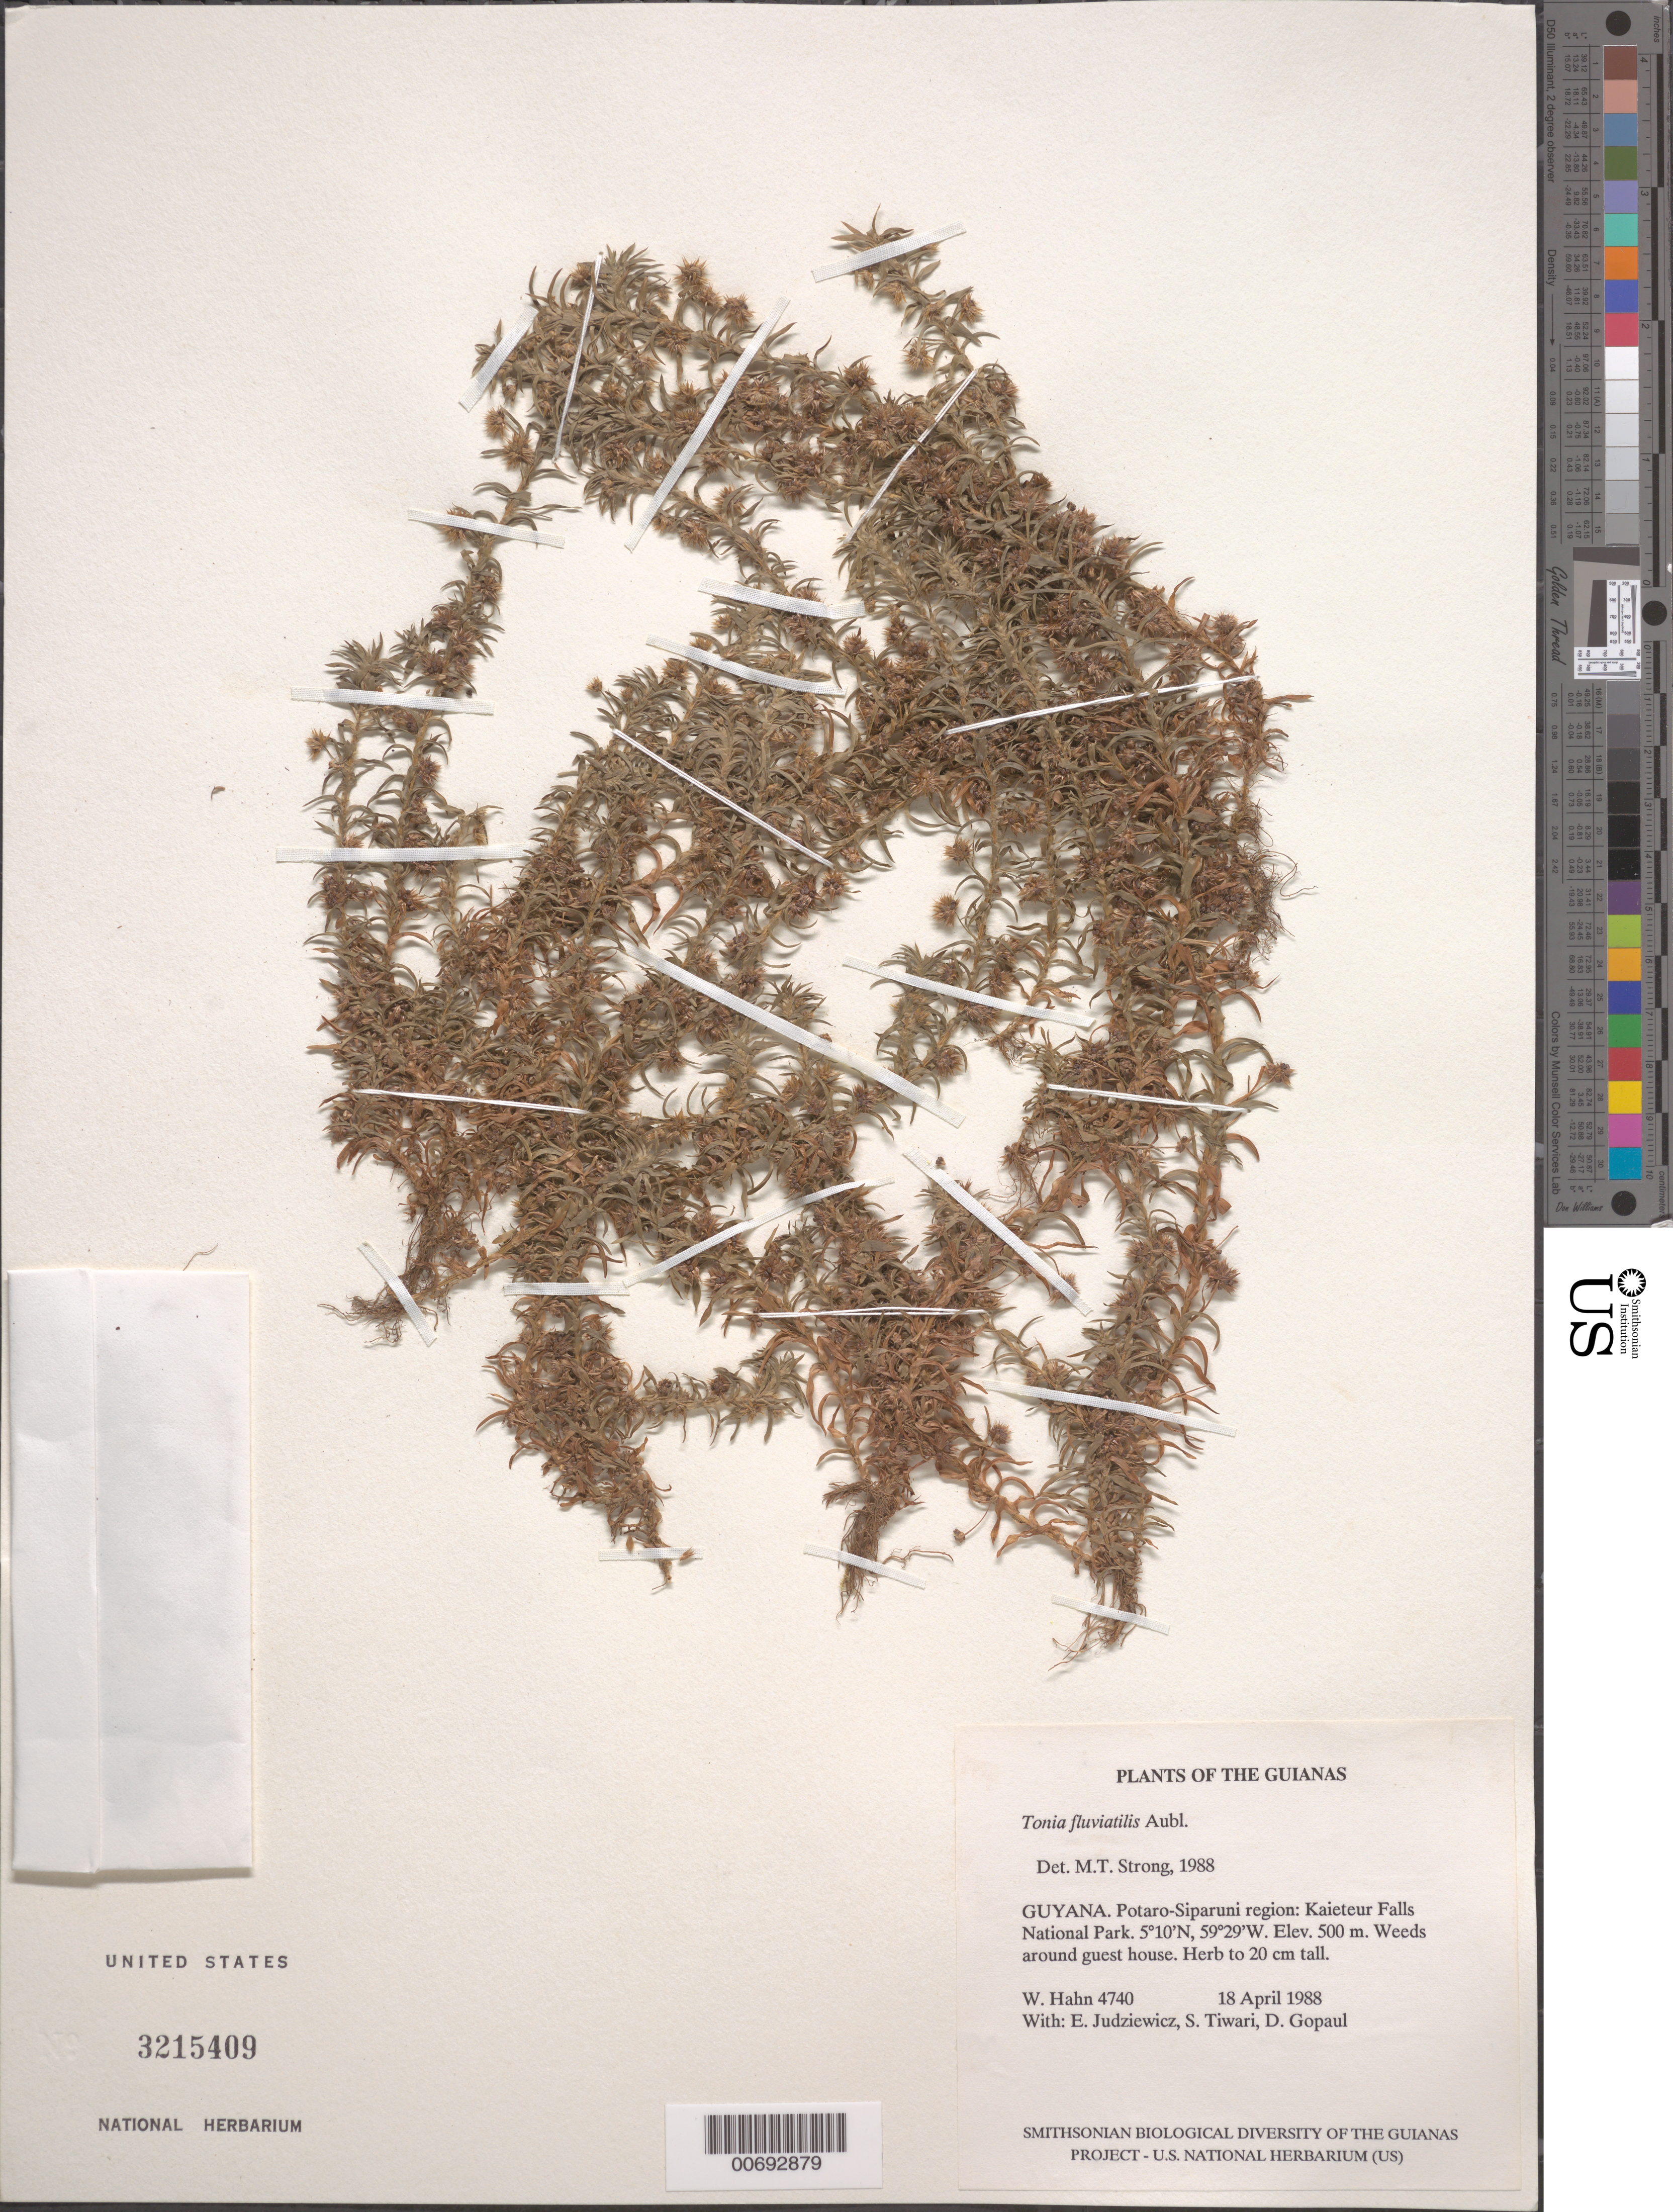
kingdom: Plantae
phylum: Tracheophyta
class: Liliopsida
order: Poales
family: Eriocaulaceae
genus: Tonina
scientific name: Tonina fluviatilis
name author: Aubl.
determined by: Strong, M. T., (US), Smithsonian Institution - National Museum of Natural History (UNITED STATES)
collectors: W. Hahn, E. J. Judziewicz, S. Tiwari & D. Gopaul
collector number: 4740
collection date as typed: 18 April 1988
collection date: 1988-04-18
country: Guyana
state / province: Potaro-Siparuni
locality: Kaieteur Falls National Park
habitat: Weeds around guest house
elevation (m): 500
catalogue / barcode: US 3215409